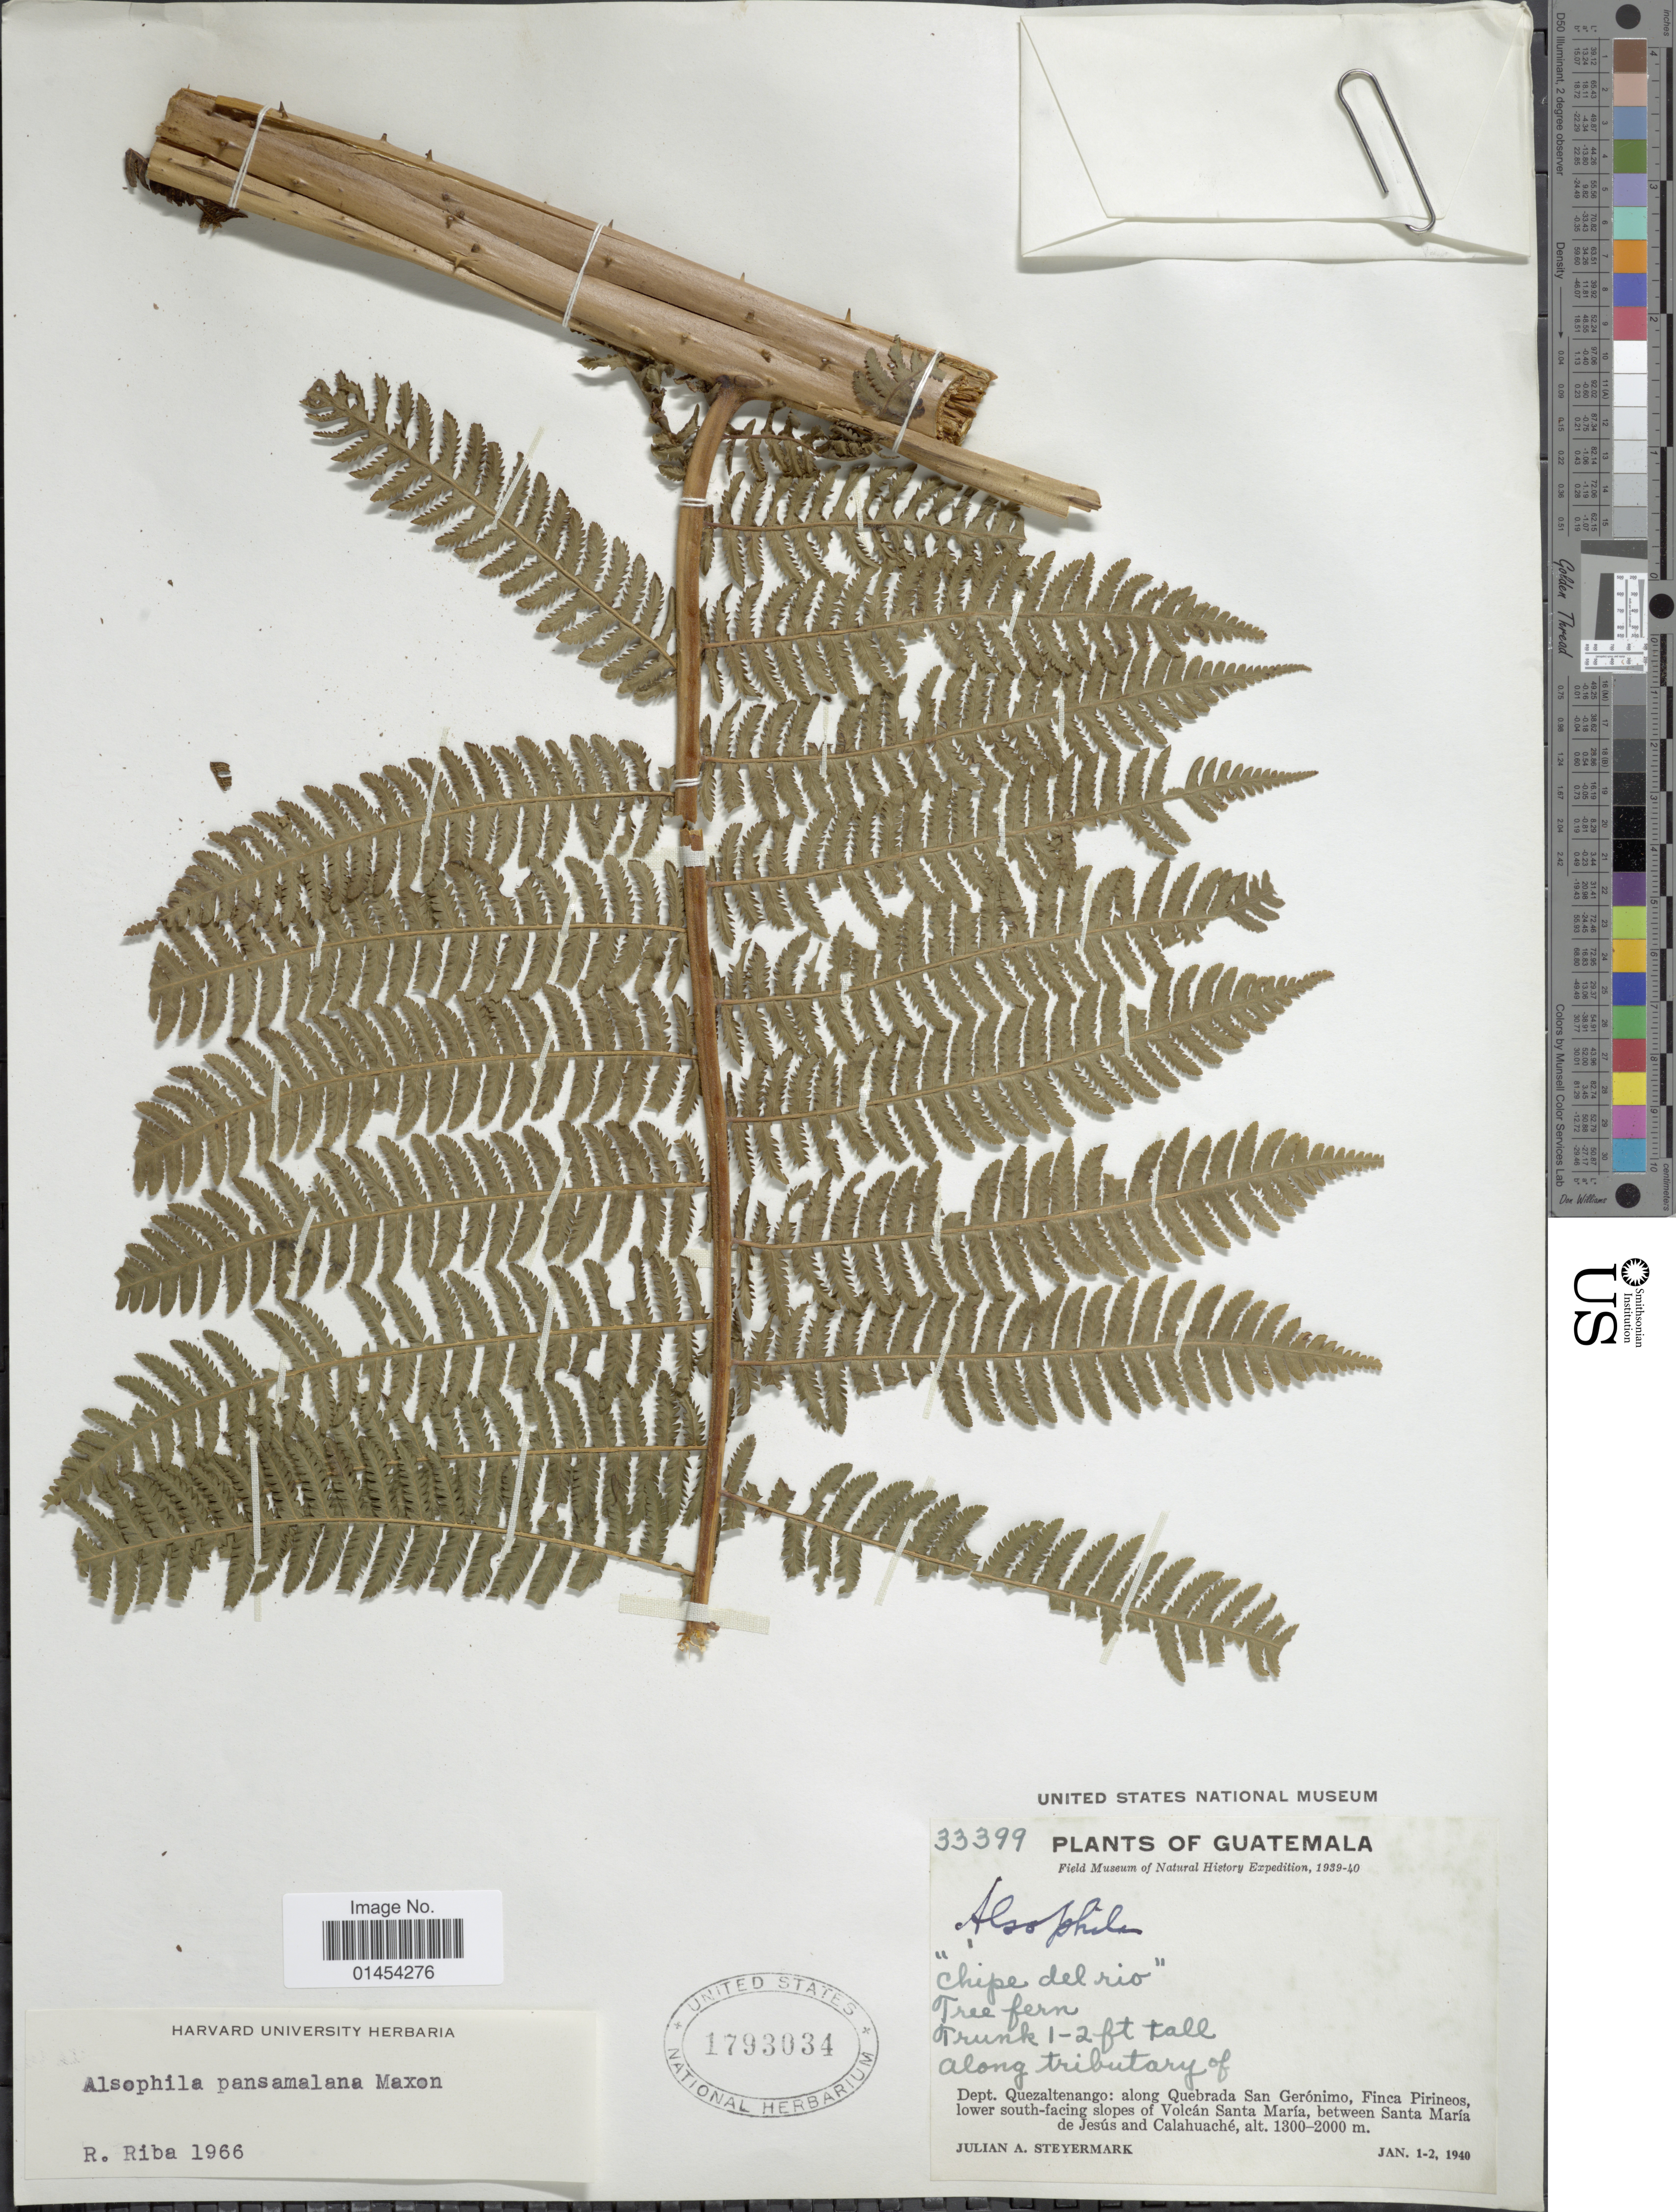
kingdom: Plantae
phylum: Tracheophyta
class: Polypodiopsida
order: Cyatheales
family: Cyatheaceae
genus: Alsophila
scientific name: Alsophila armata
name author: (Sw.) C. Presl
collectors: J. Steyermark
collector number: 33399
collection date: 1940-01-01/1940-01-02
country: Guatemala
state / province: Quetzaltenango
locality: Along tributary of Quebrada San Gerónimo, Finca Pirineos, lower south-facing slopes of Volcán Santa María, between Santa María de Jesús and Calahuaché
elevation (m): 1300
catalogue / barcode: US 1793034